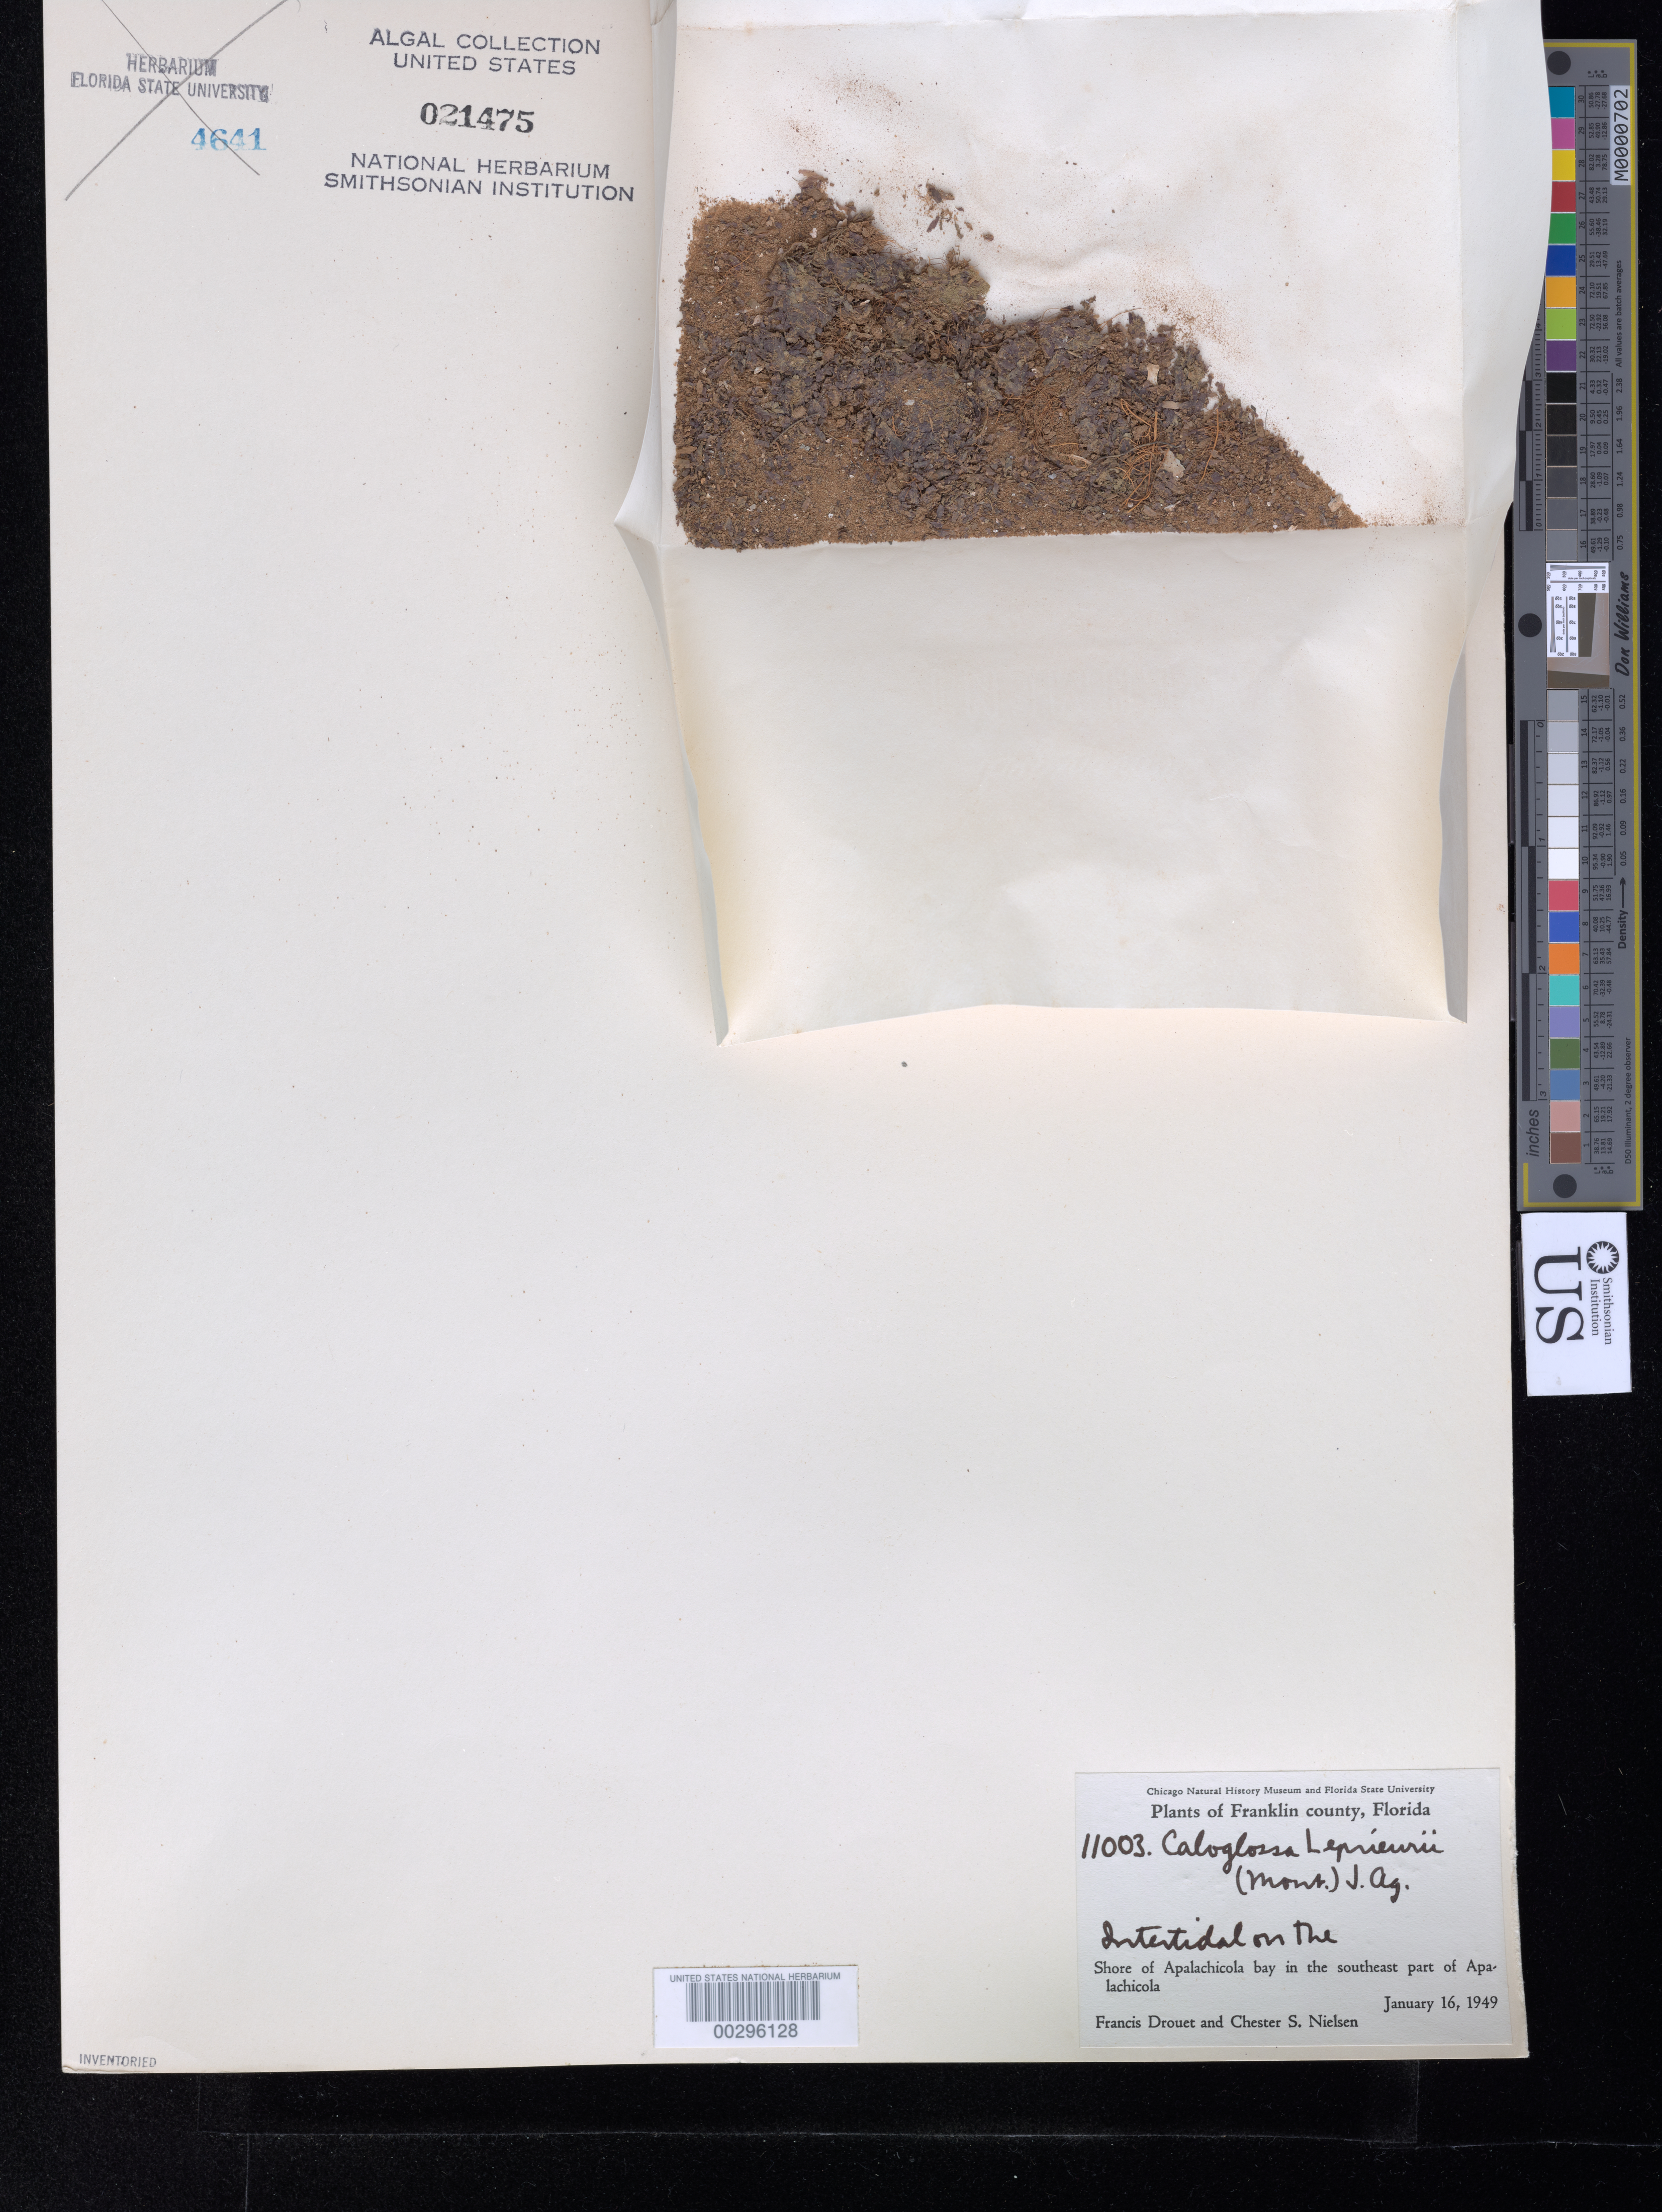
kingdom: Plantae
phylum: Rhodophyta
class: Florideophyceae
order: Ceramiales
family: Delesseriaceae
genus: Caloglossa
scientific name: Caloglossa leprieurii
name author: (Mont.) G. Martens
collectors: F. E. Drouet & C. S. Nielsen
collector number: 11003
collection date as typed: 16 Jan 1949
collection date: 1949-01-16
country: United States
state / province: Florida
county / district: Franklin County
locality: Apalachicola Bay, southeast Apalachicola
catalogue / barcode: US 21475